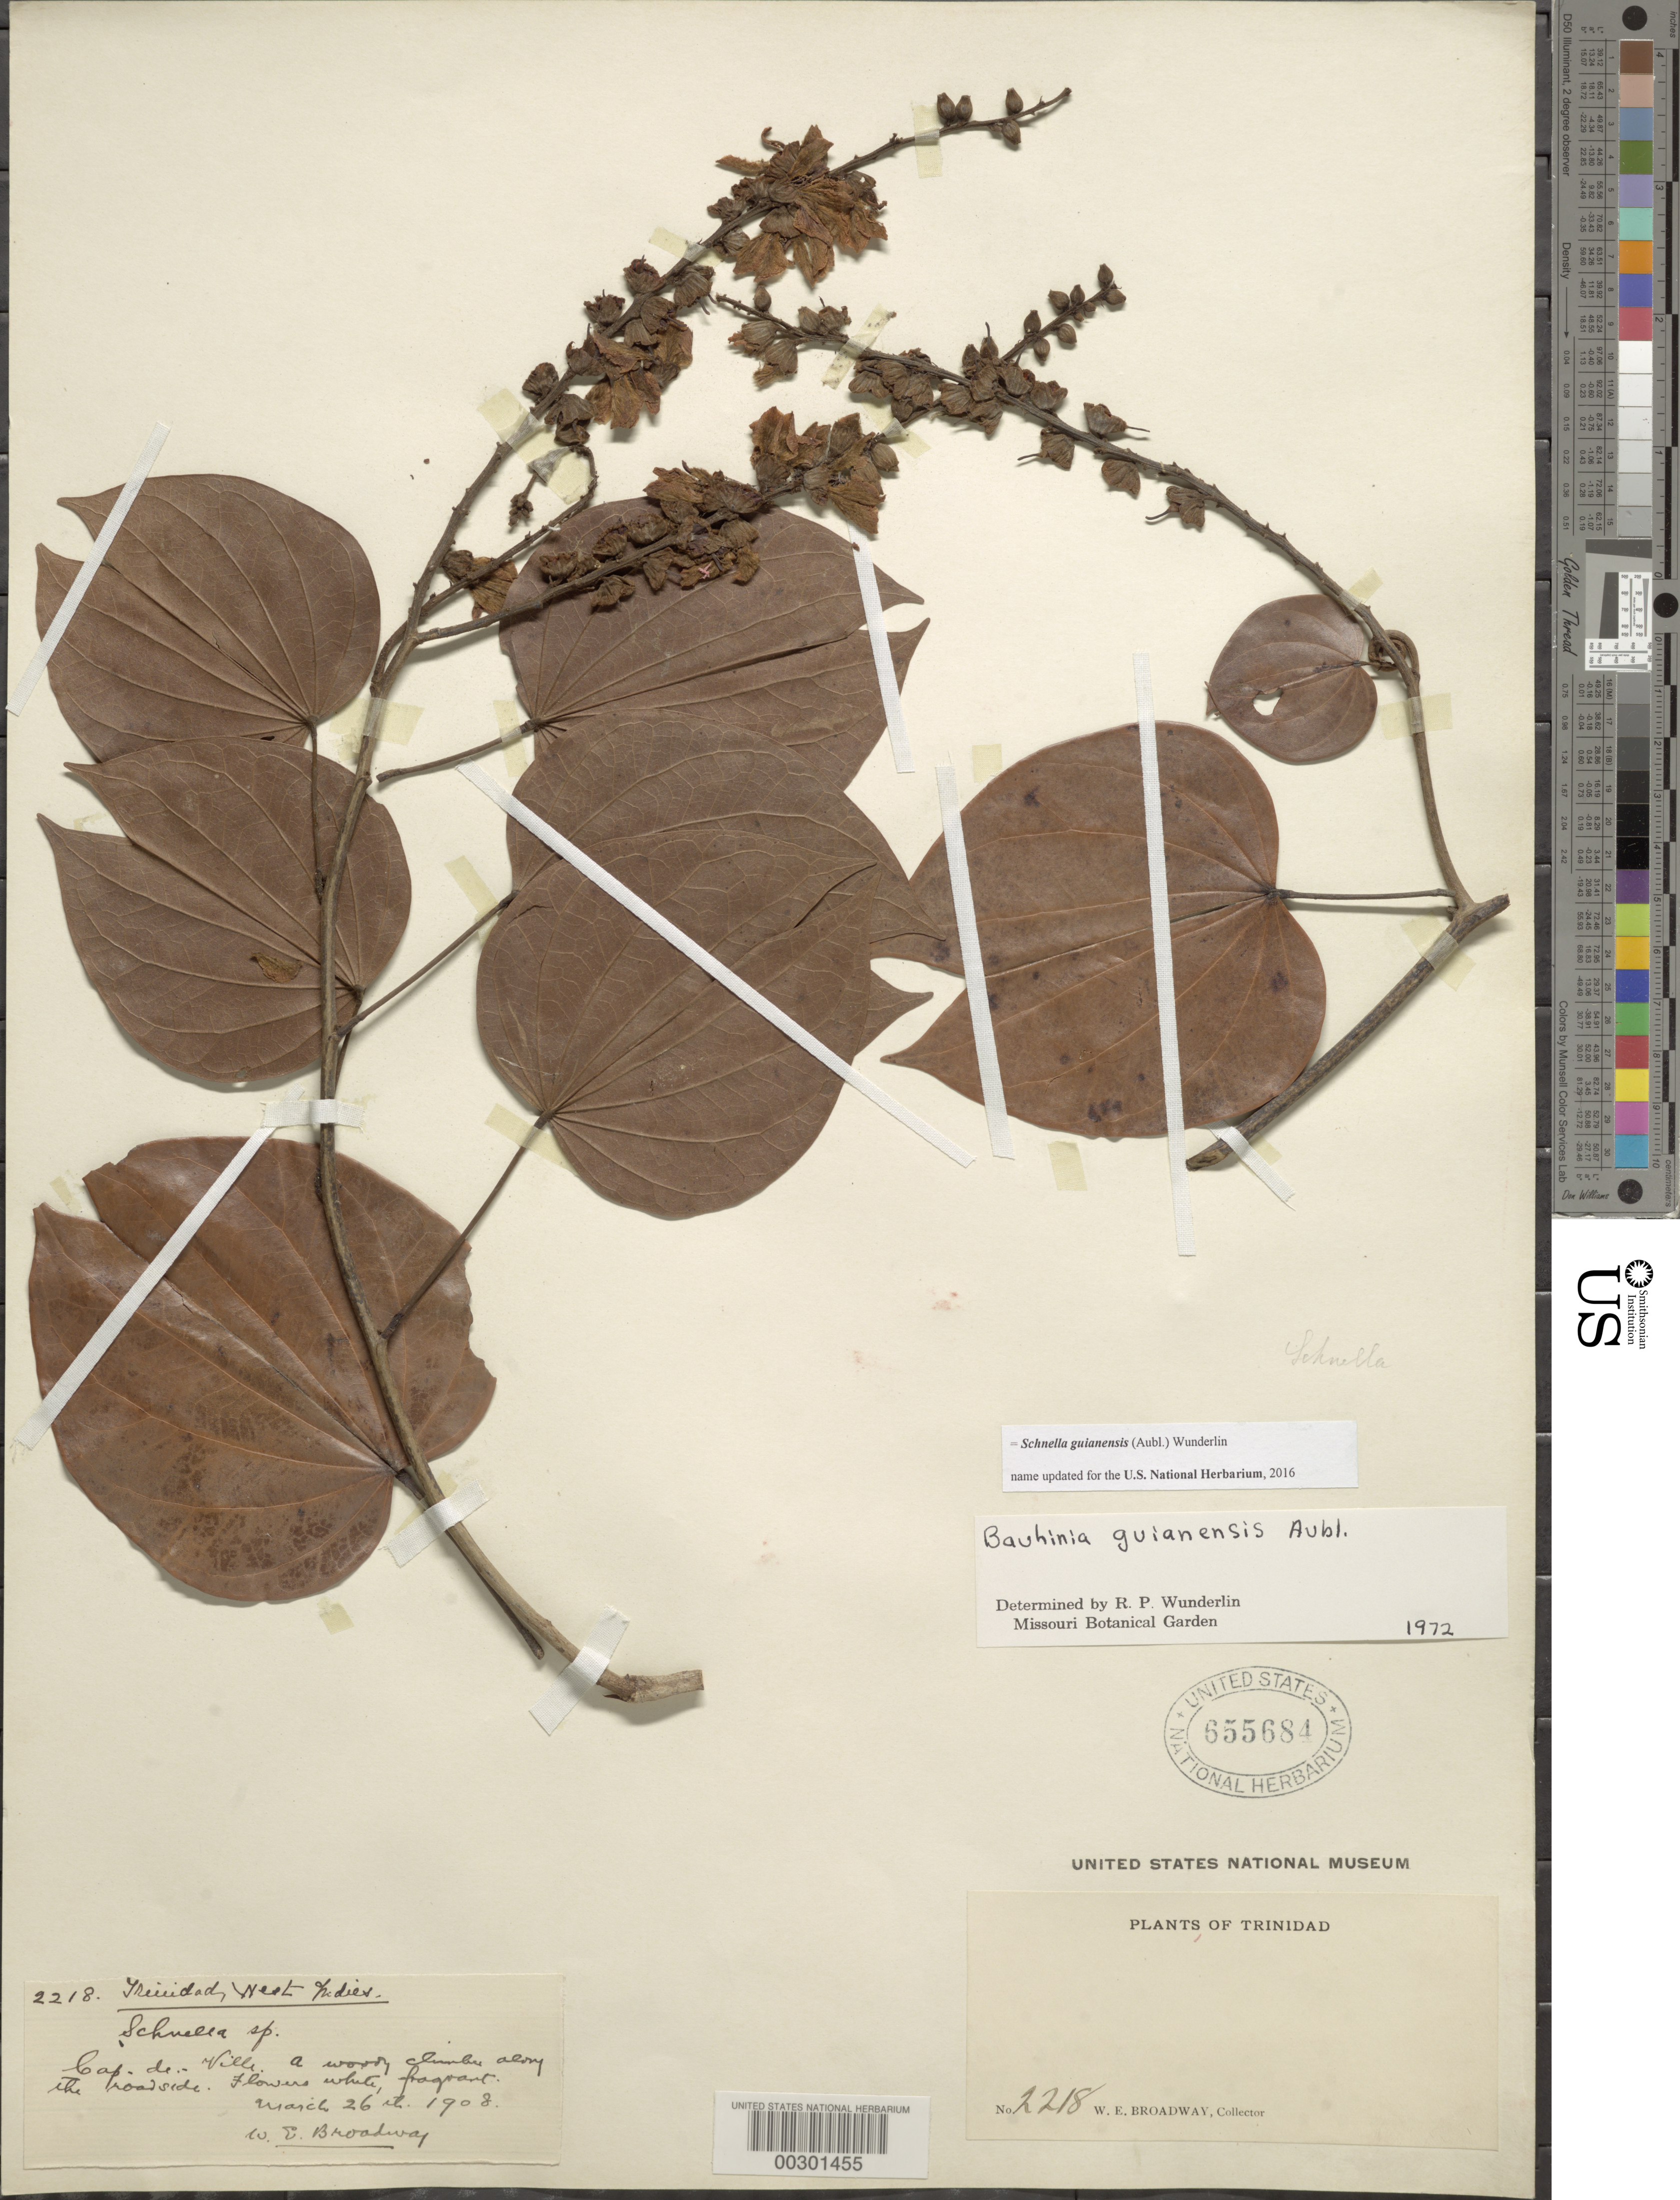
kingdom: Plantae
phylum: Tracheophyta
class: Magnoliopsida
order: Fabales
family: Fabaceae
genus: Schnella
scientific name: Schnella guianensis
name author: (Aubl.) Wunderlin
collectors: W. E. Broadway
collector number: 2218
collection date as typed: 26 Mar 1908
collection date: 1908-03-26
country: Trinidad and Tobago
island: Trinidad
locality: Cap-de-ville road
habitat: Roadside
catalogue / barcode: US 655684